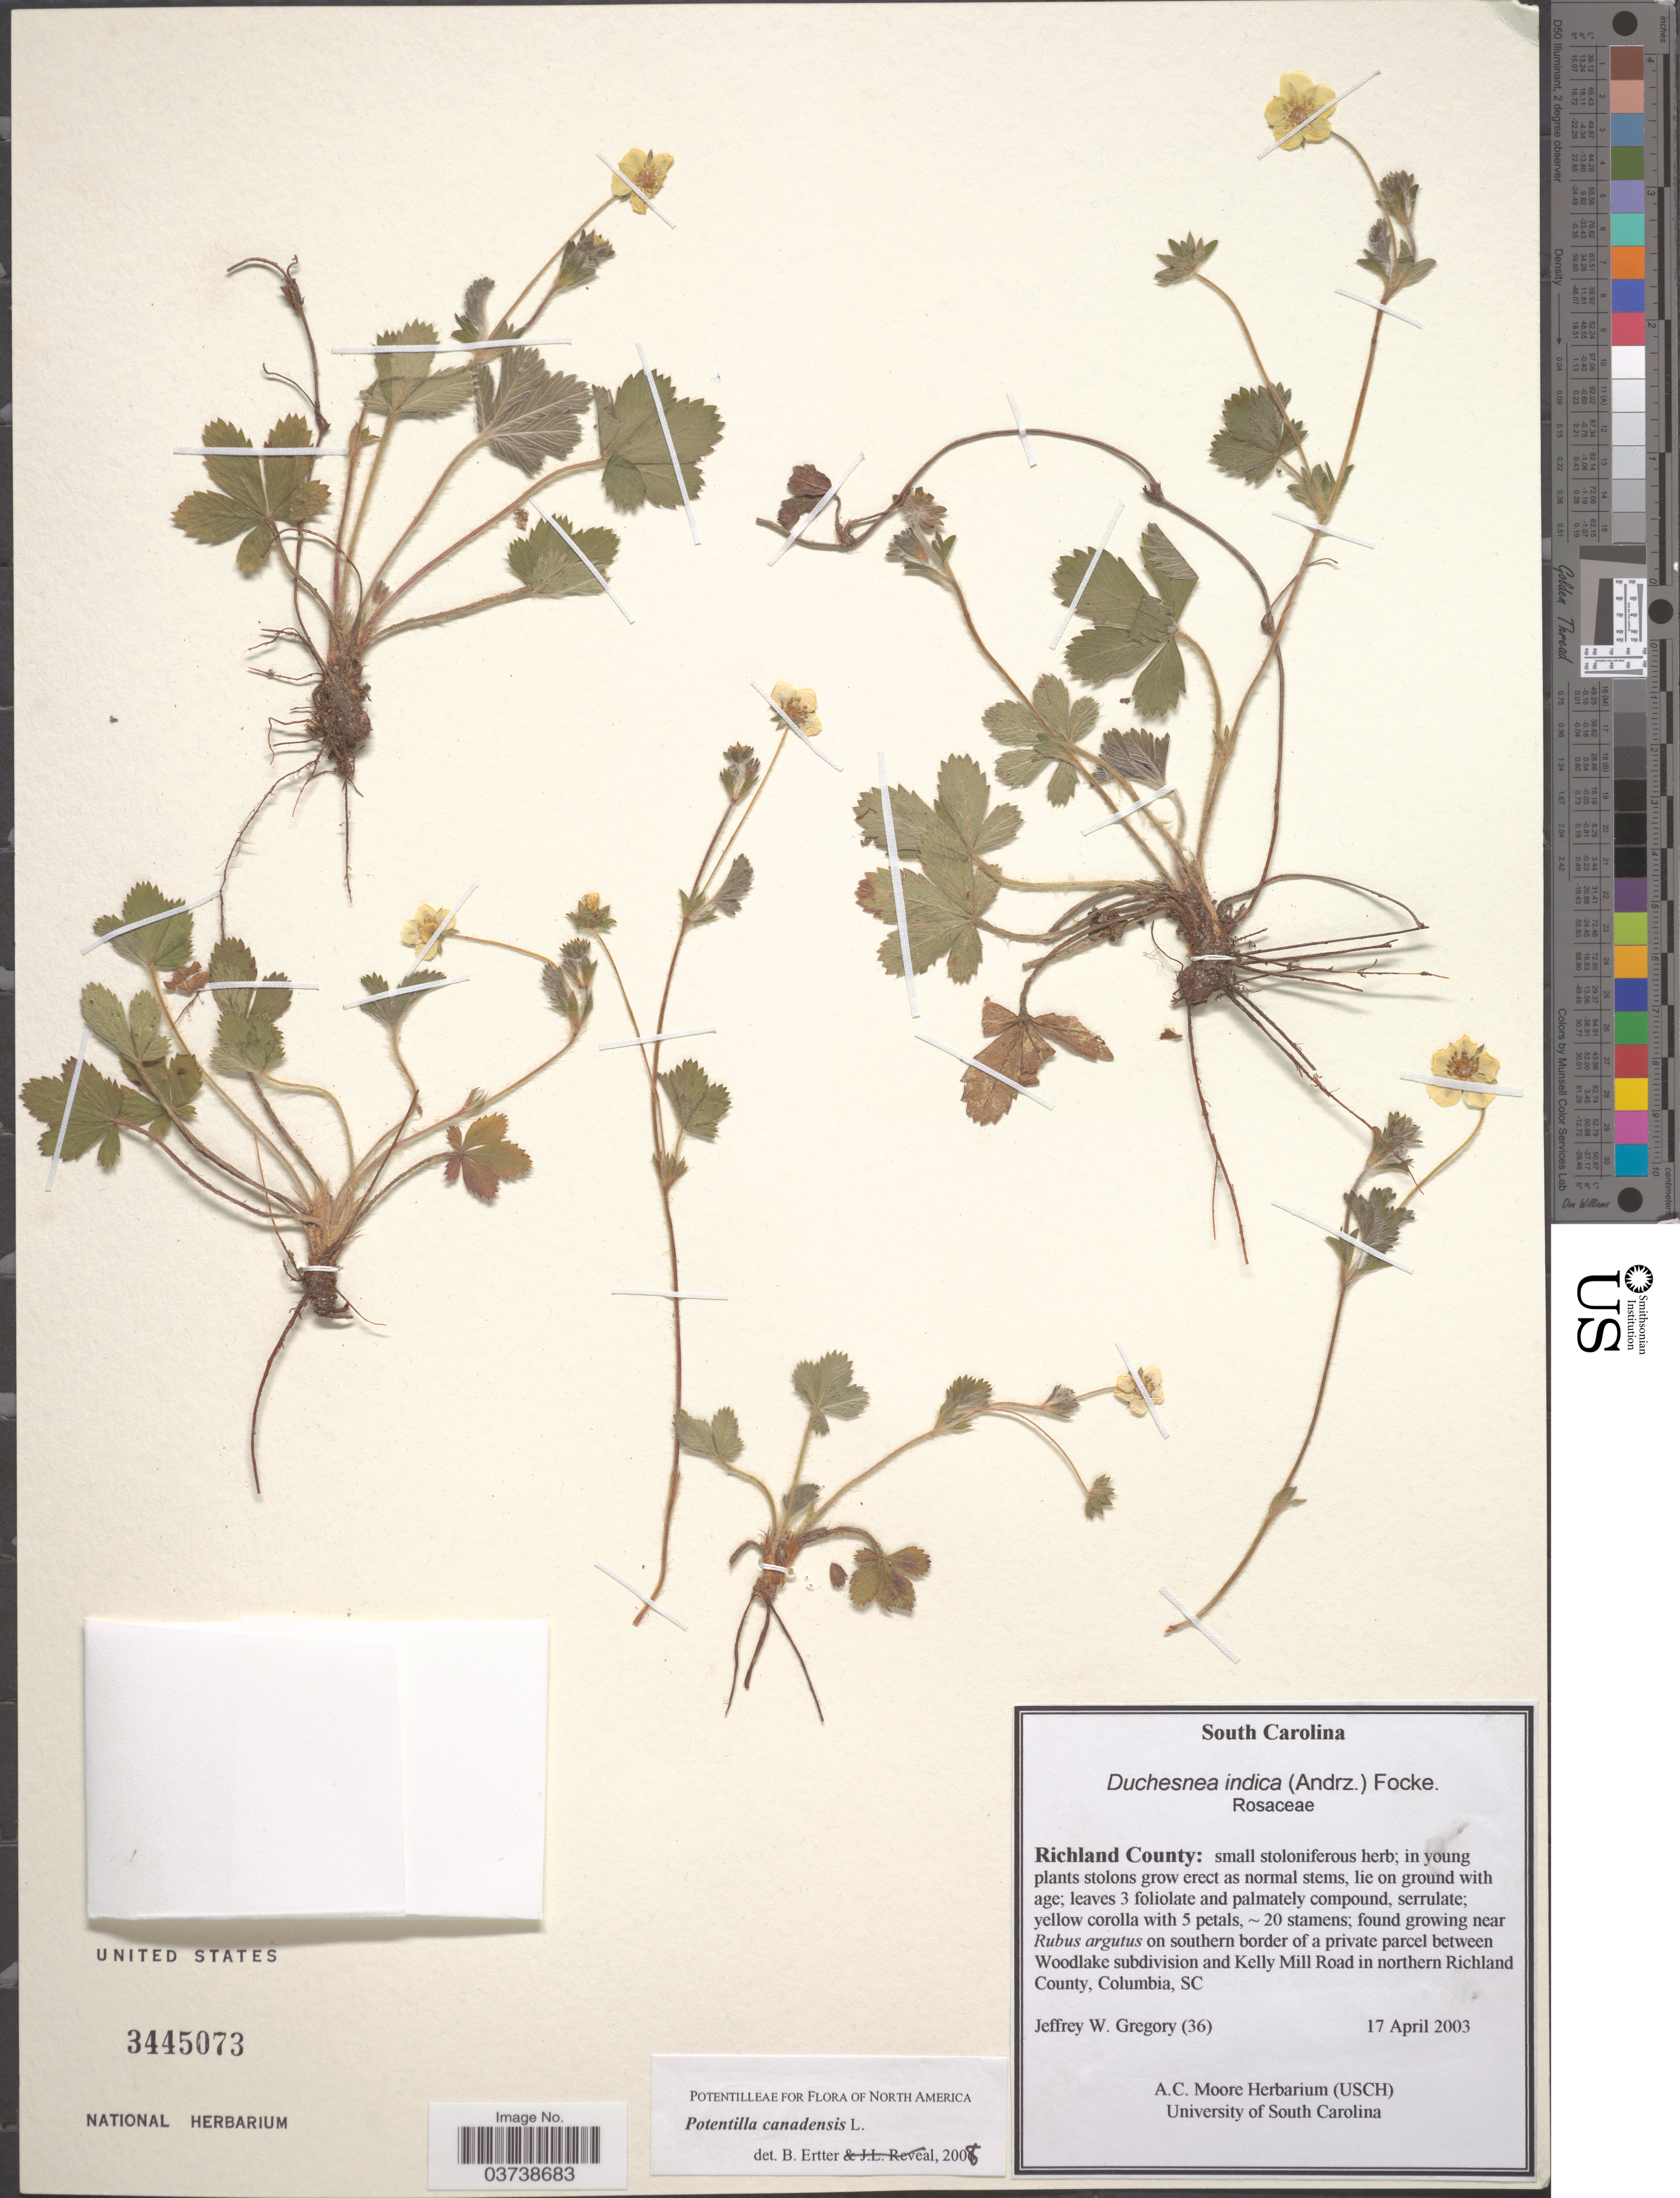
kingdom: Plantae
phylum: Tracheophyta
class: Magnoliopsida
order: Rosales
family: Rosaceae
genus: Potentilla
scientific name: Potentilla canadensis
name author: L.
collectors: J. Gregory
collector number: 36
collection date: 2003-04-17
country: United States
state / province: South Carolina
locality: Richland County: On southern border of a private parcel between Woodlake subdivision and Kelly Mill Road in northern Richland County, Columbia.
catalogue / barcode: US 3445073